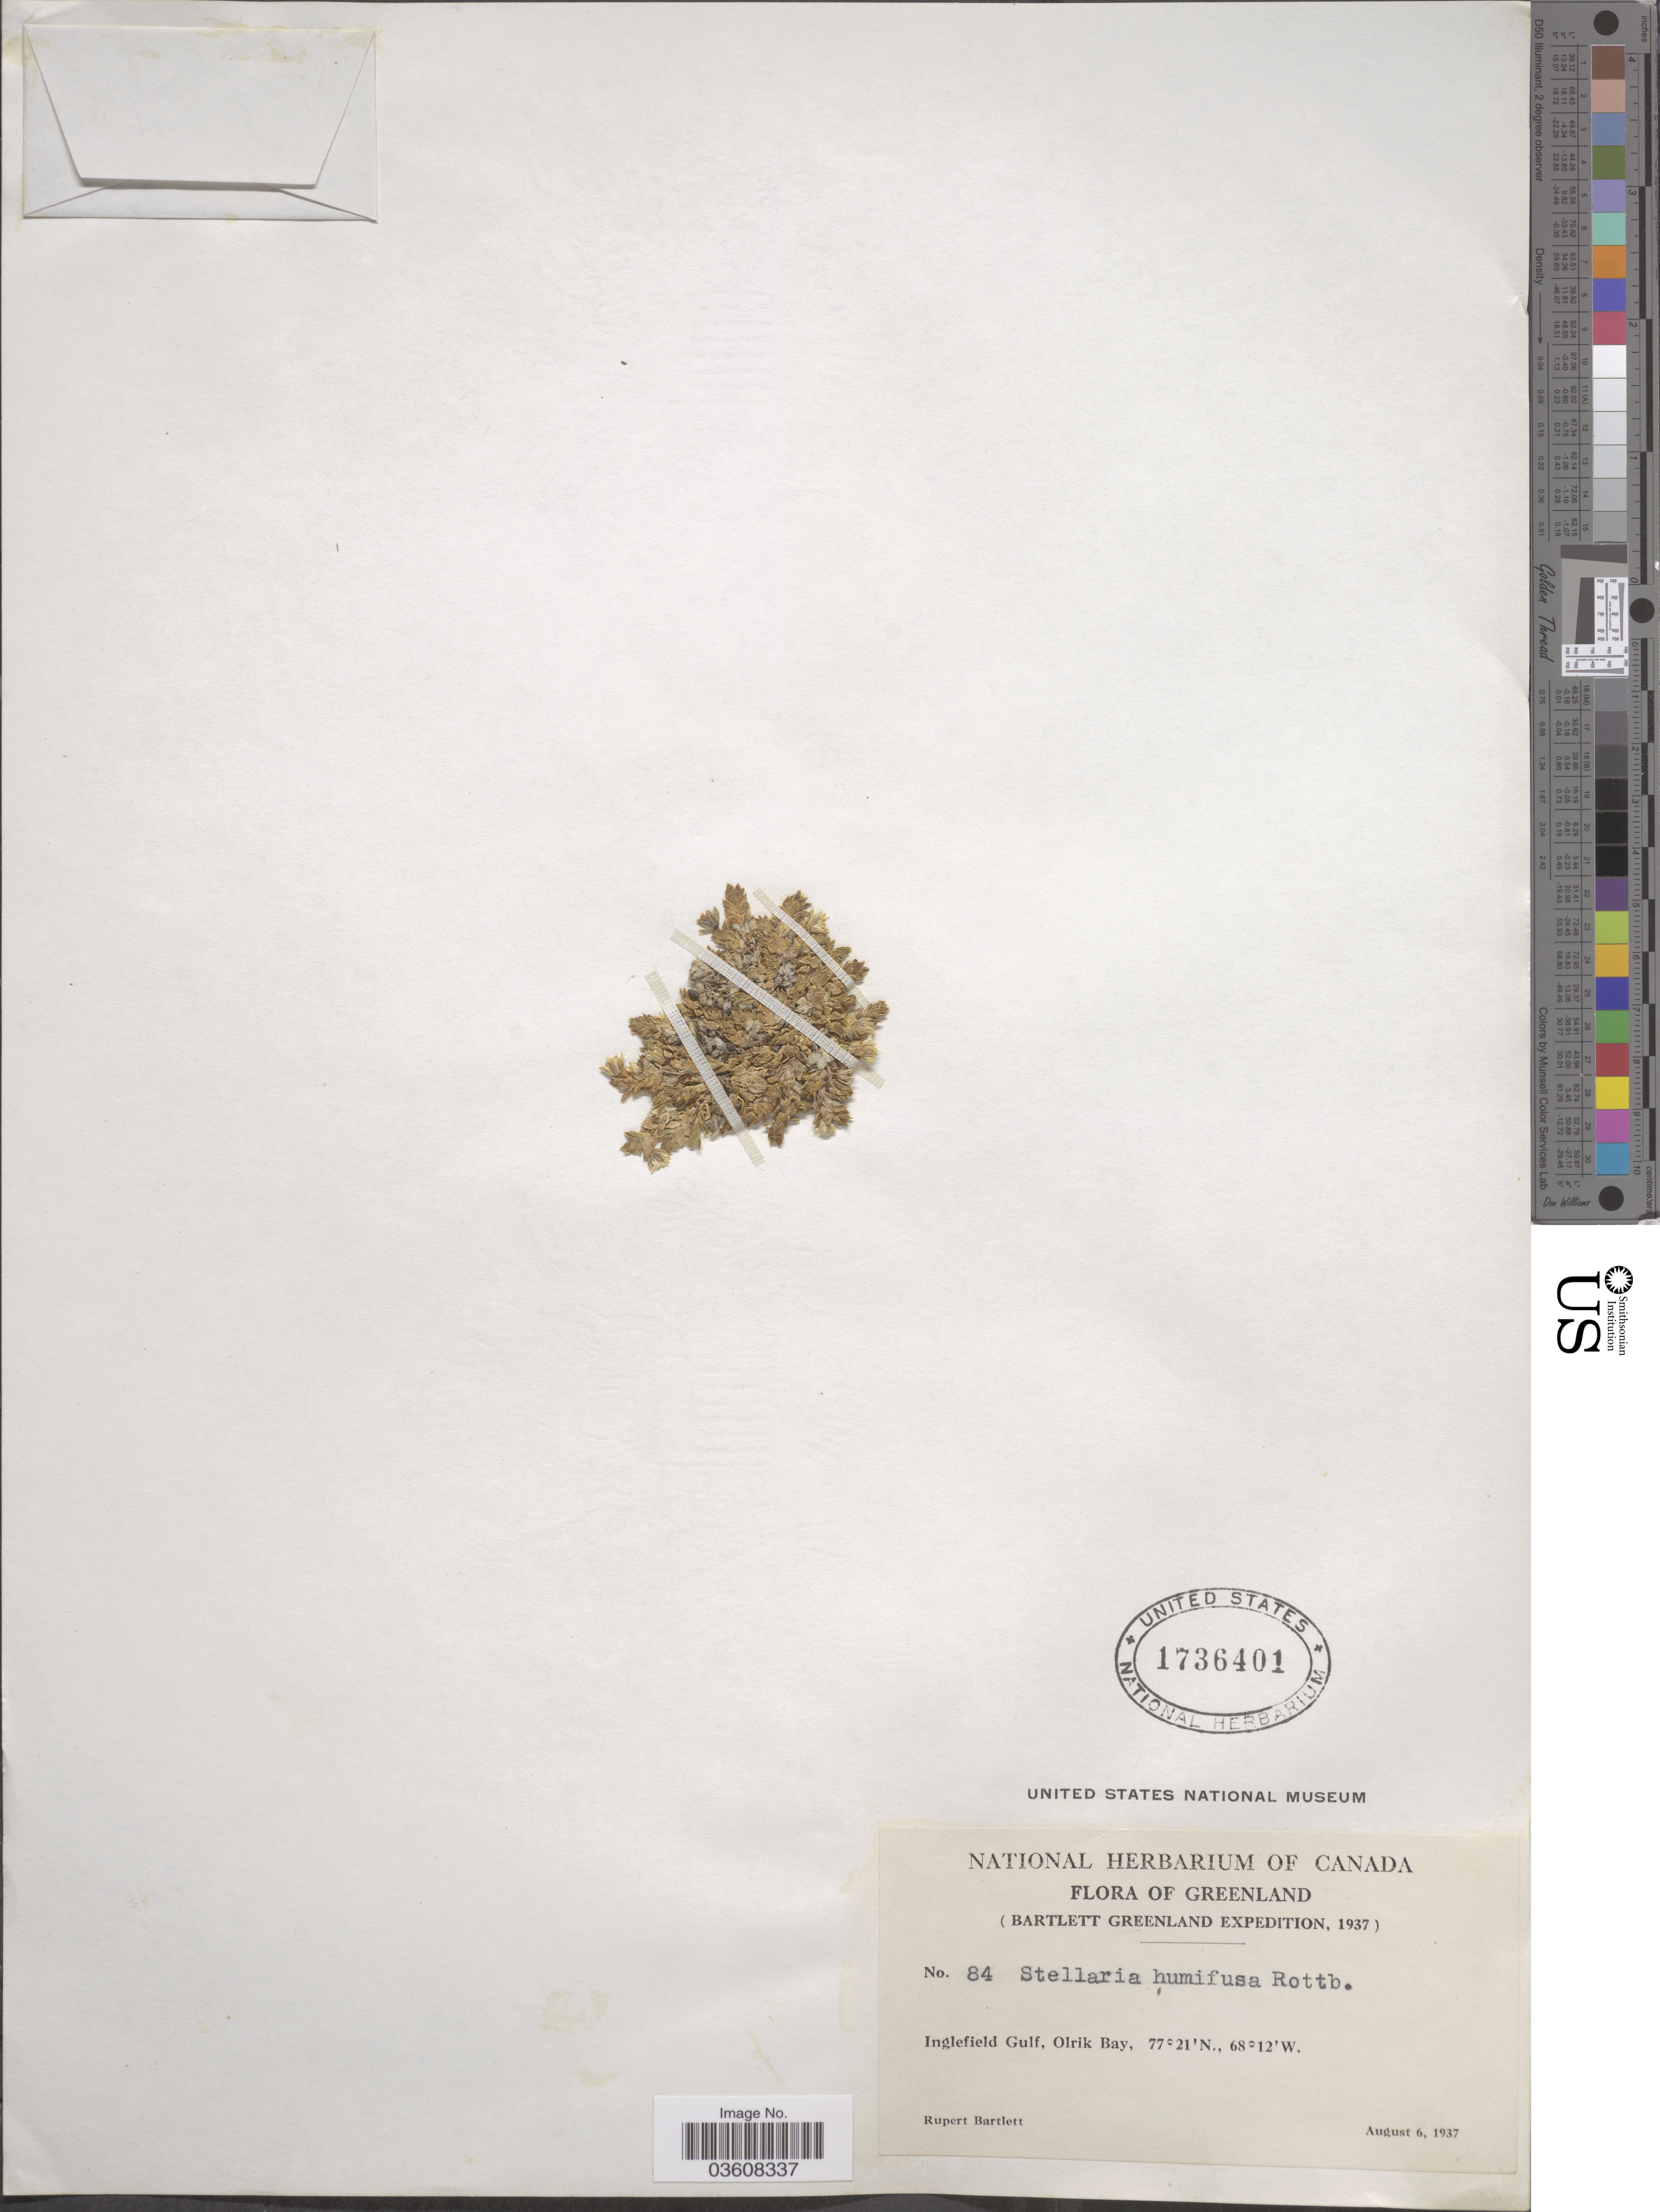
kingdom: Plantae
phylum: Tracheophyta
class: Magnoliopsida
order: Caryophyllales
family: Caryophyllaceae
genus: Stellaria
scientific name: Stellaria humifusa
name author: Rottb.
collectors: R. Bartlett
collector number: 84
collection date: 1937-08-06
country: Greenland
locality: Inglefield Gulf, Olrik Bay.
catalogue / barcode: US 1736401